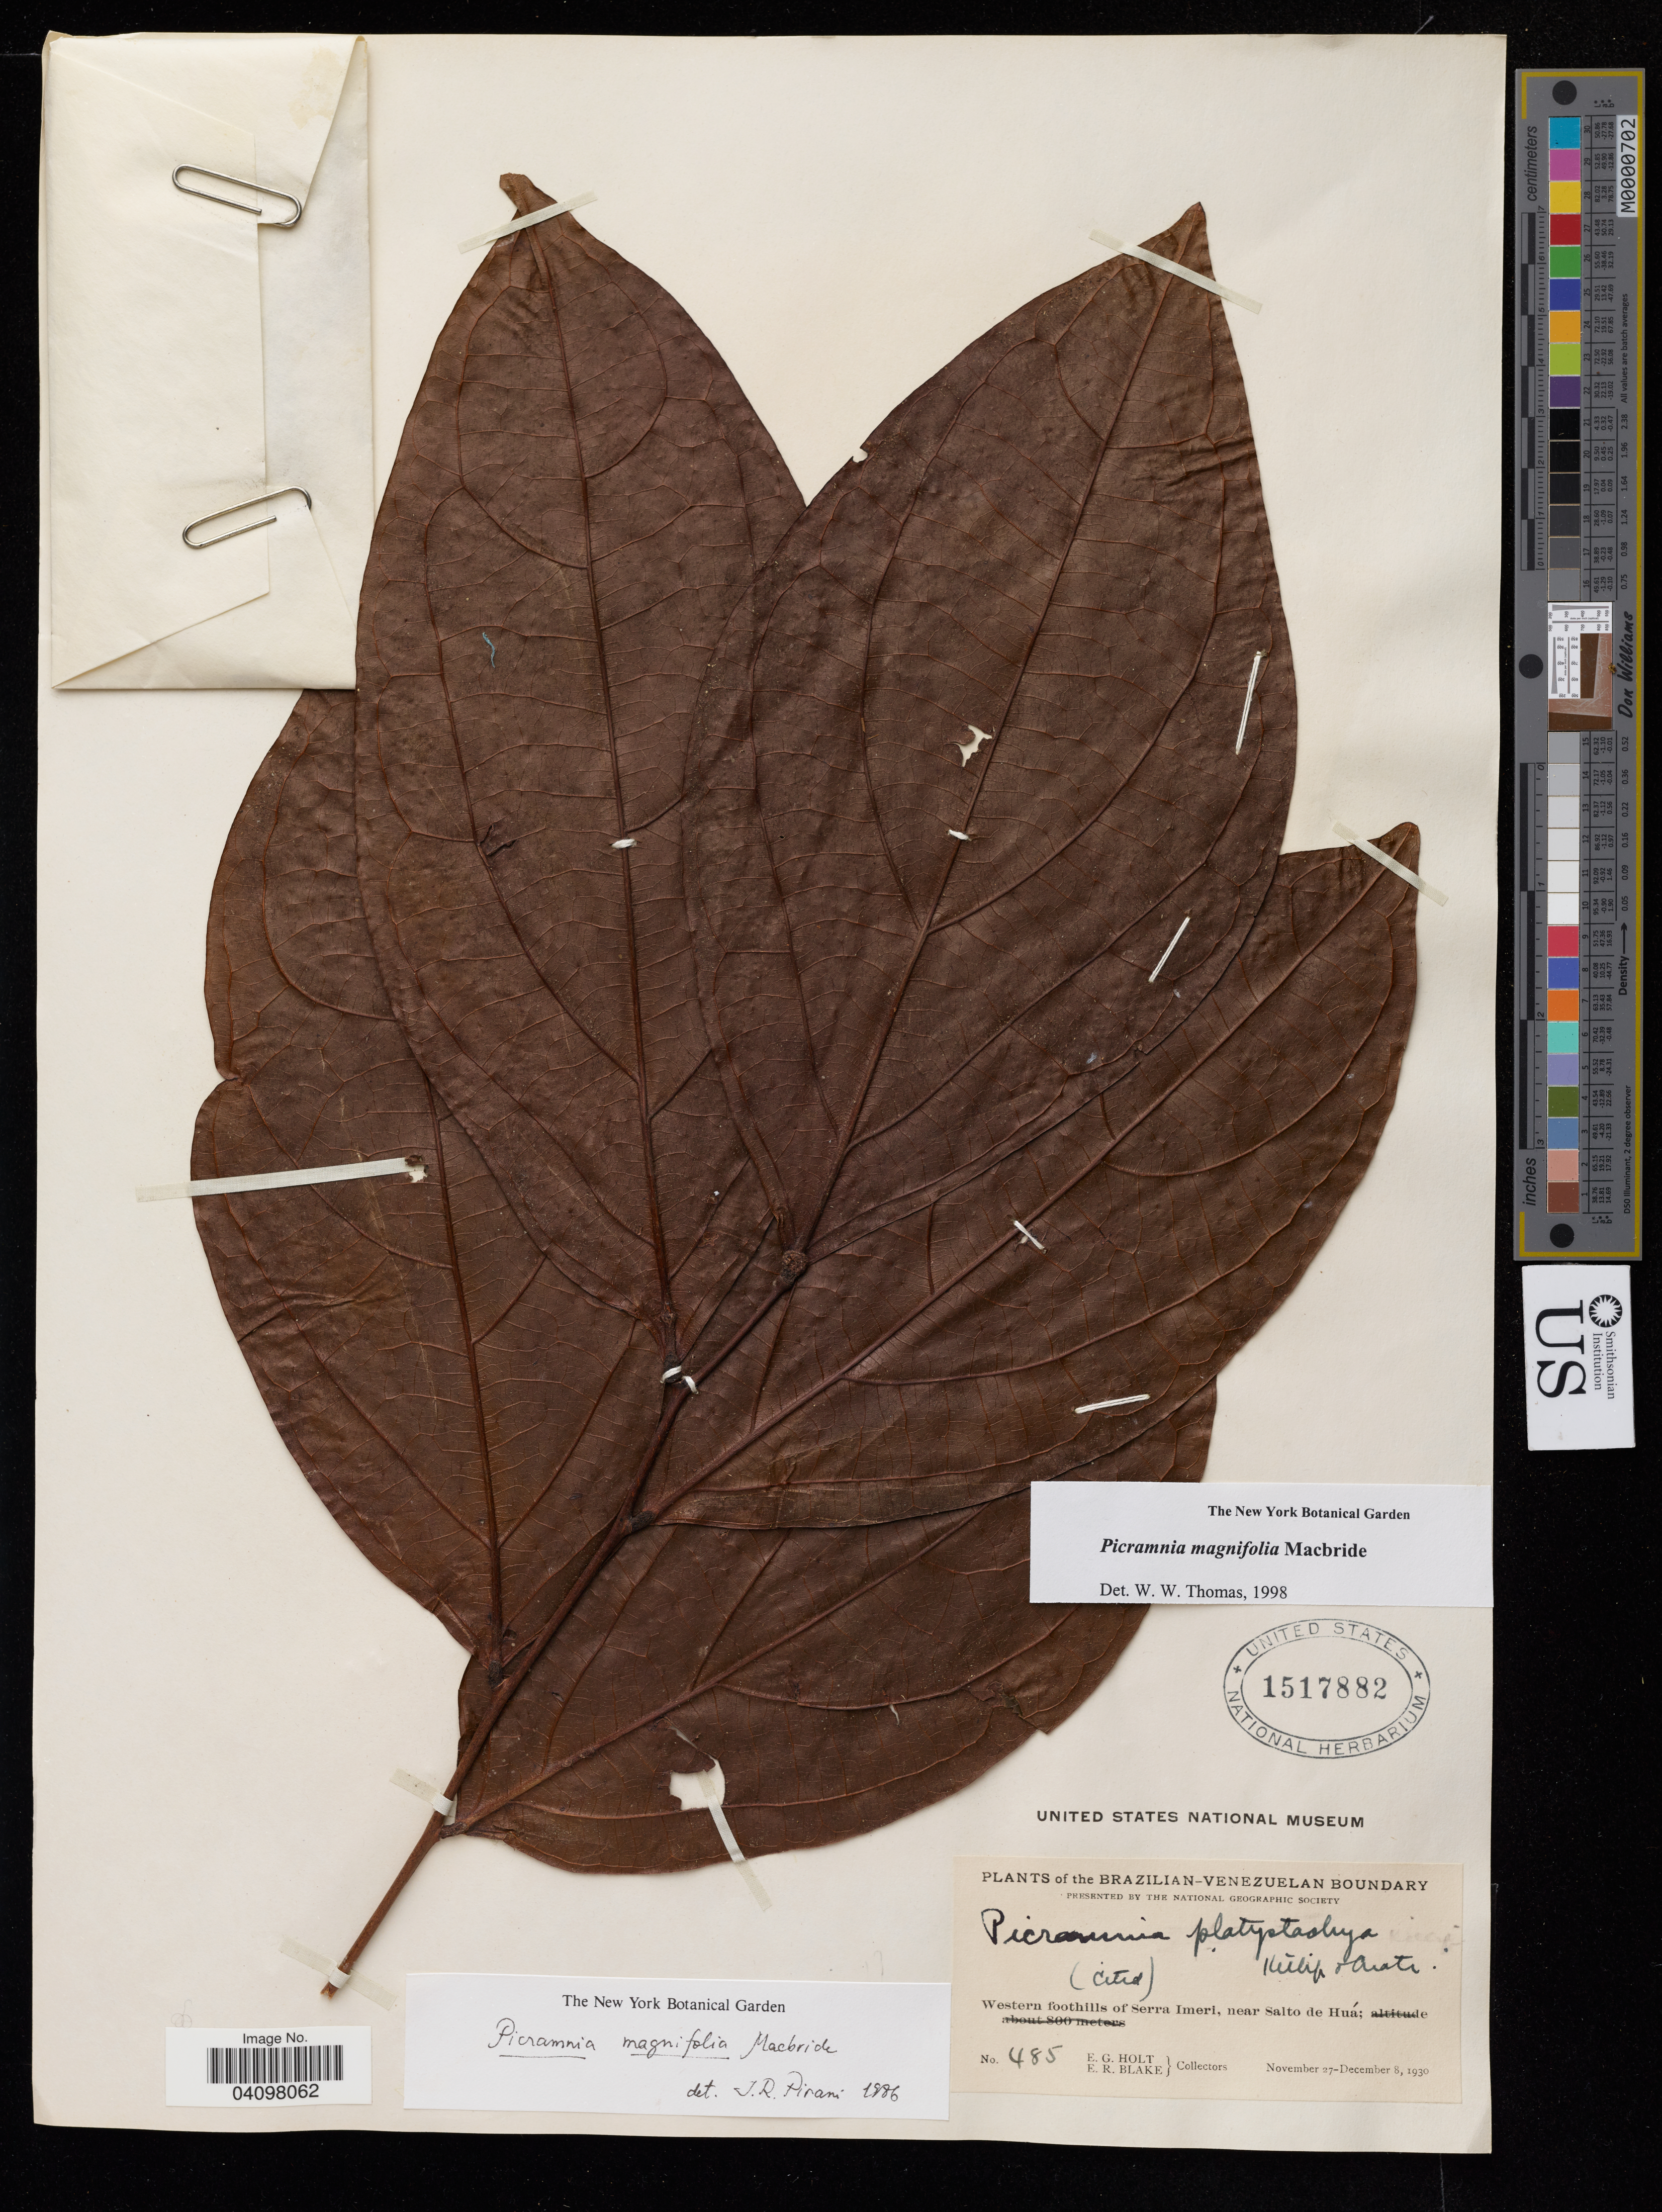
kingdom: Plantae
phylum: Tracheophyta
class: Magnoliopsida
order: Picramniales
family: Picramniaceae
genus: Picramnia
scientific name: Picramnia magnifolia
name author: J.F. Macbr.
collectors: E. G. Holt & E. R. Blake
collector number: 485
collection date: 1930-11-27/1930-12-08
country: Brazil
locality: Brazilian-Venezuelan Boundary. Western foothills of Serra Imeri, near Salto de Huá.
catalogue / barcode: US 1517882